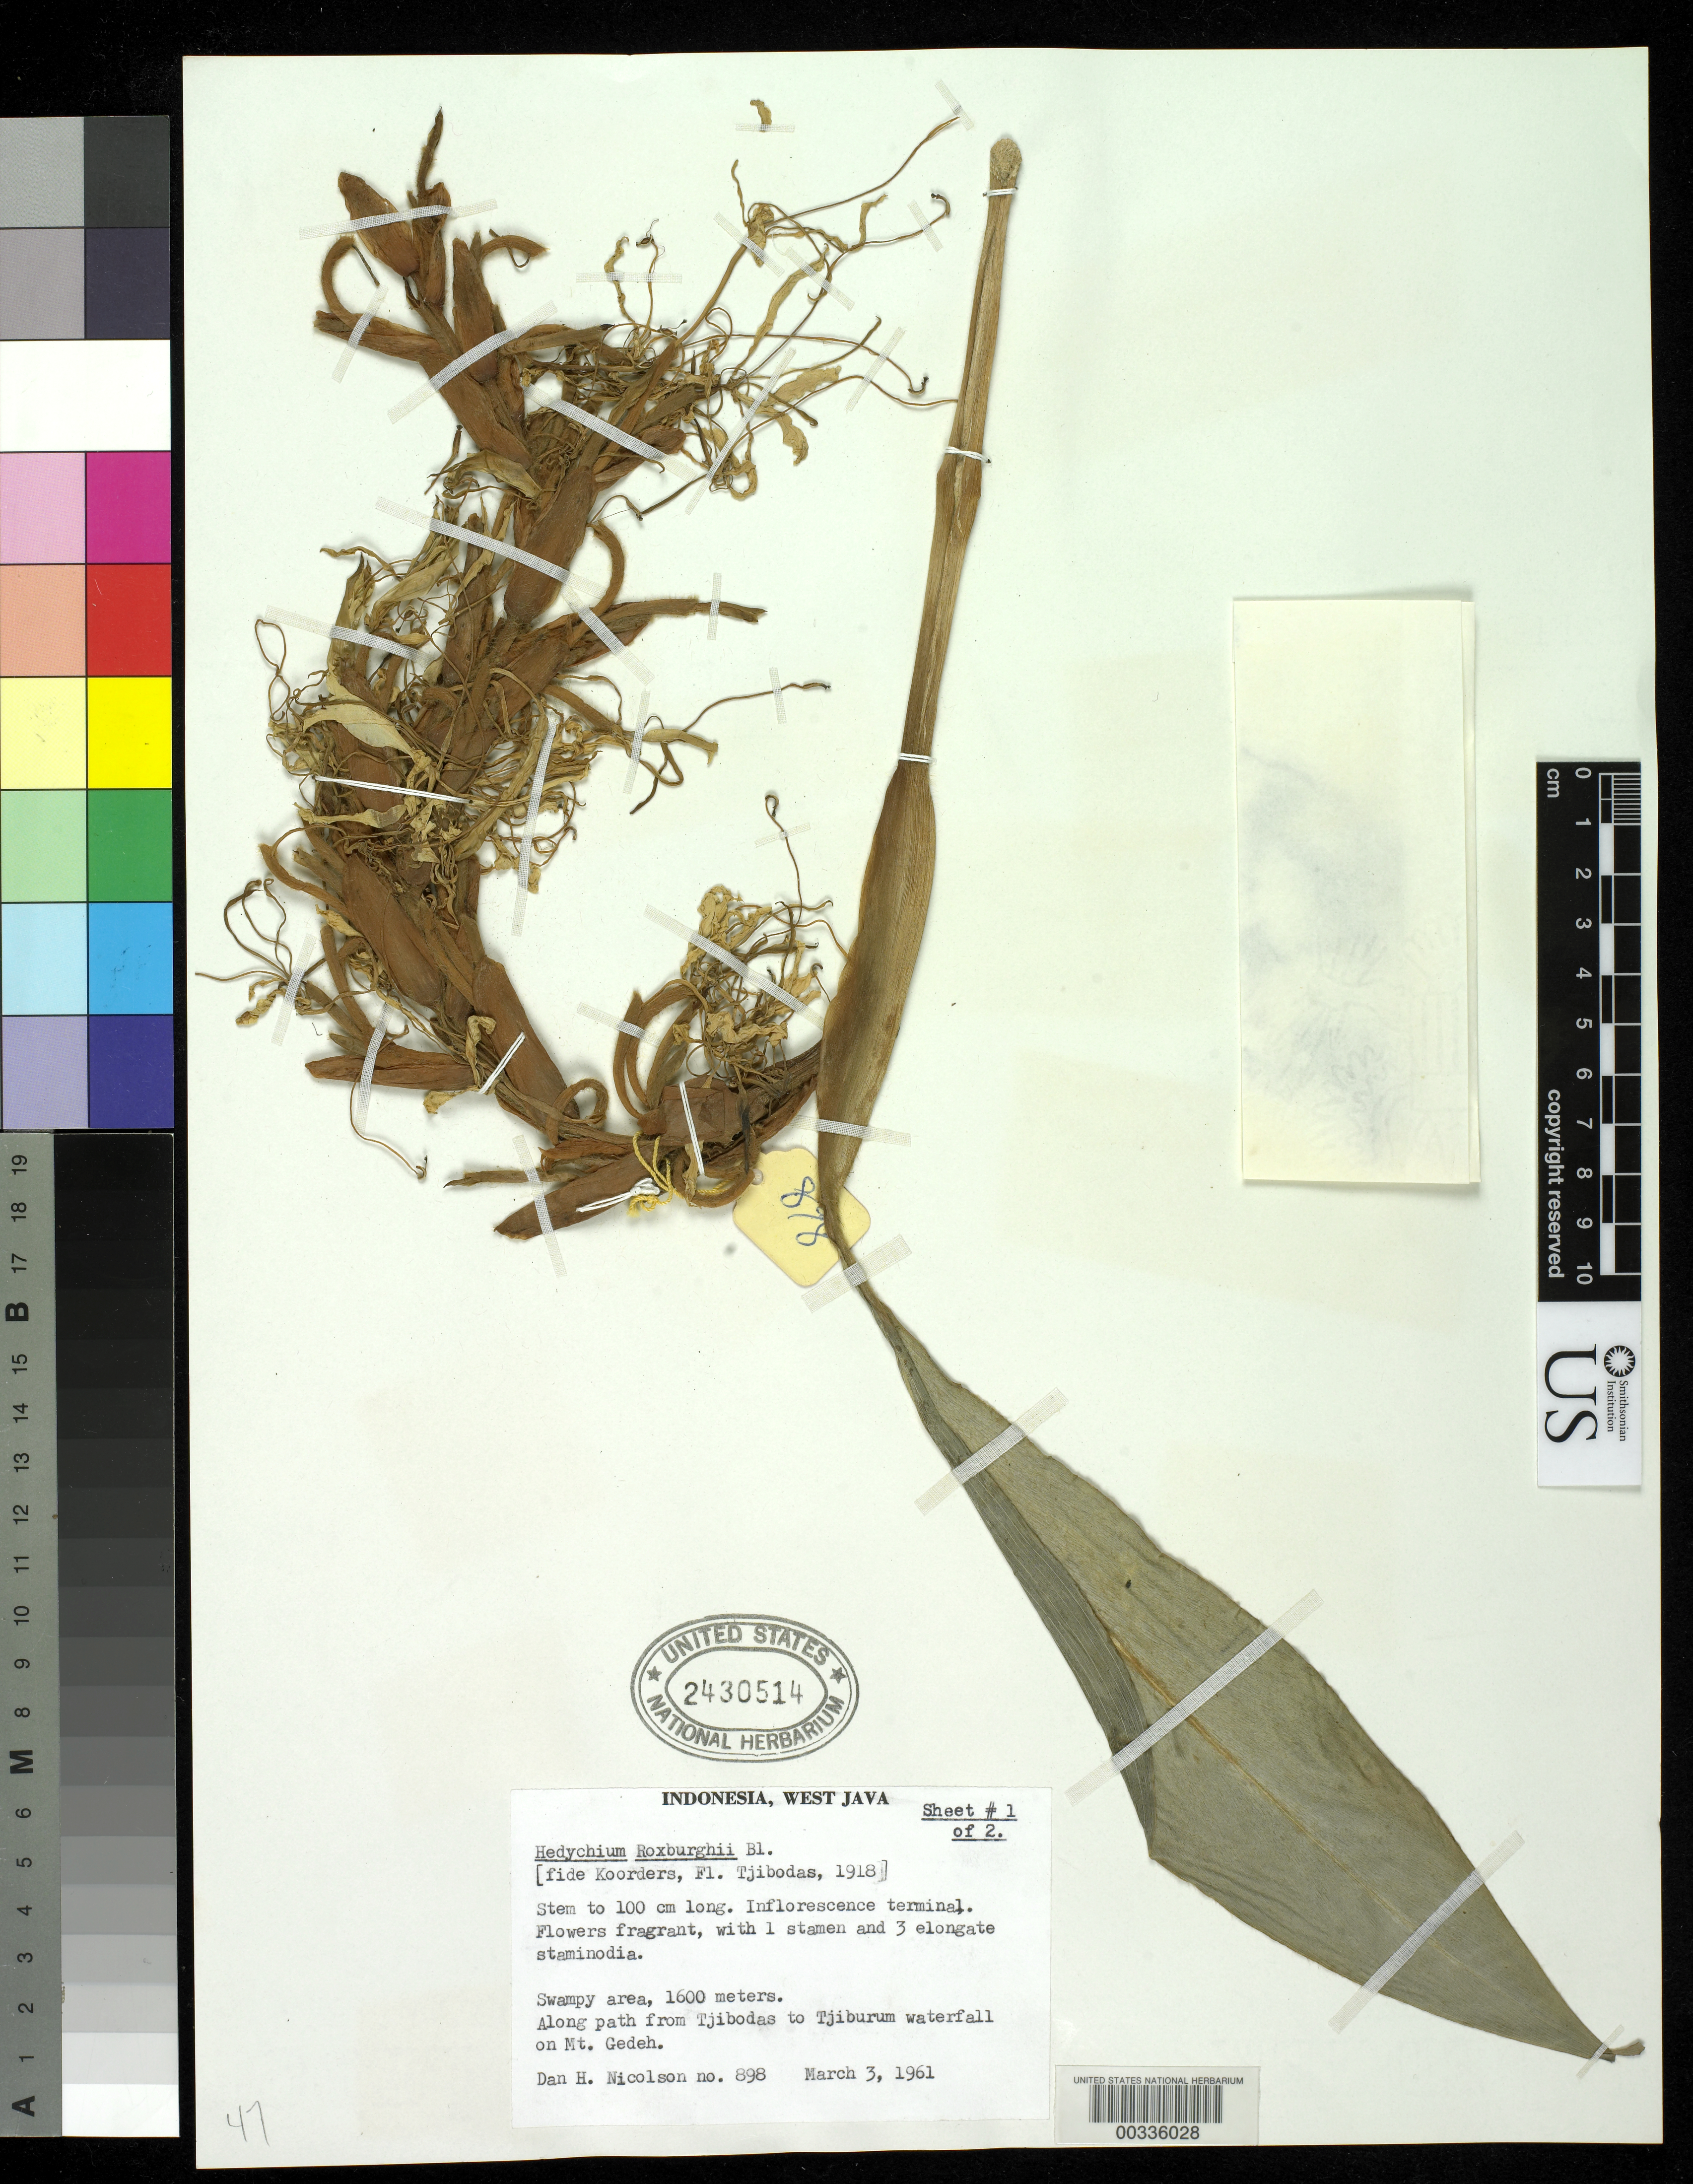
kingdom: Plantae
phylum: Tracheophyta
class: Liliopsida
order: Zingiberales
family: Zingiberaceae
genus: Hedychium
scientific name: Hedychium roxburghii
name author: Blume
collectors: D. H. Nicolson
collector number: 898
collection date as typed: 03 Mar 1961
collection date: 1961-03-03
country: Indonesia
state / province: Java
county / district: Jawa Barat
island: Java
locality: Along path from Tjibodas to Tjiburum Waterfall on Mt. Gedeh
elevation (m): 1600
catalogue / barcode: US 2430514